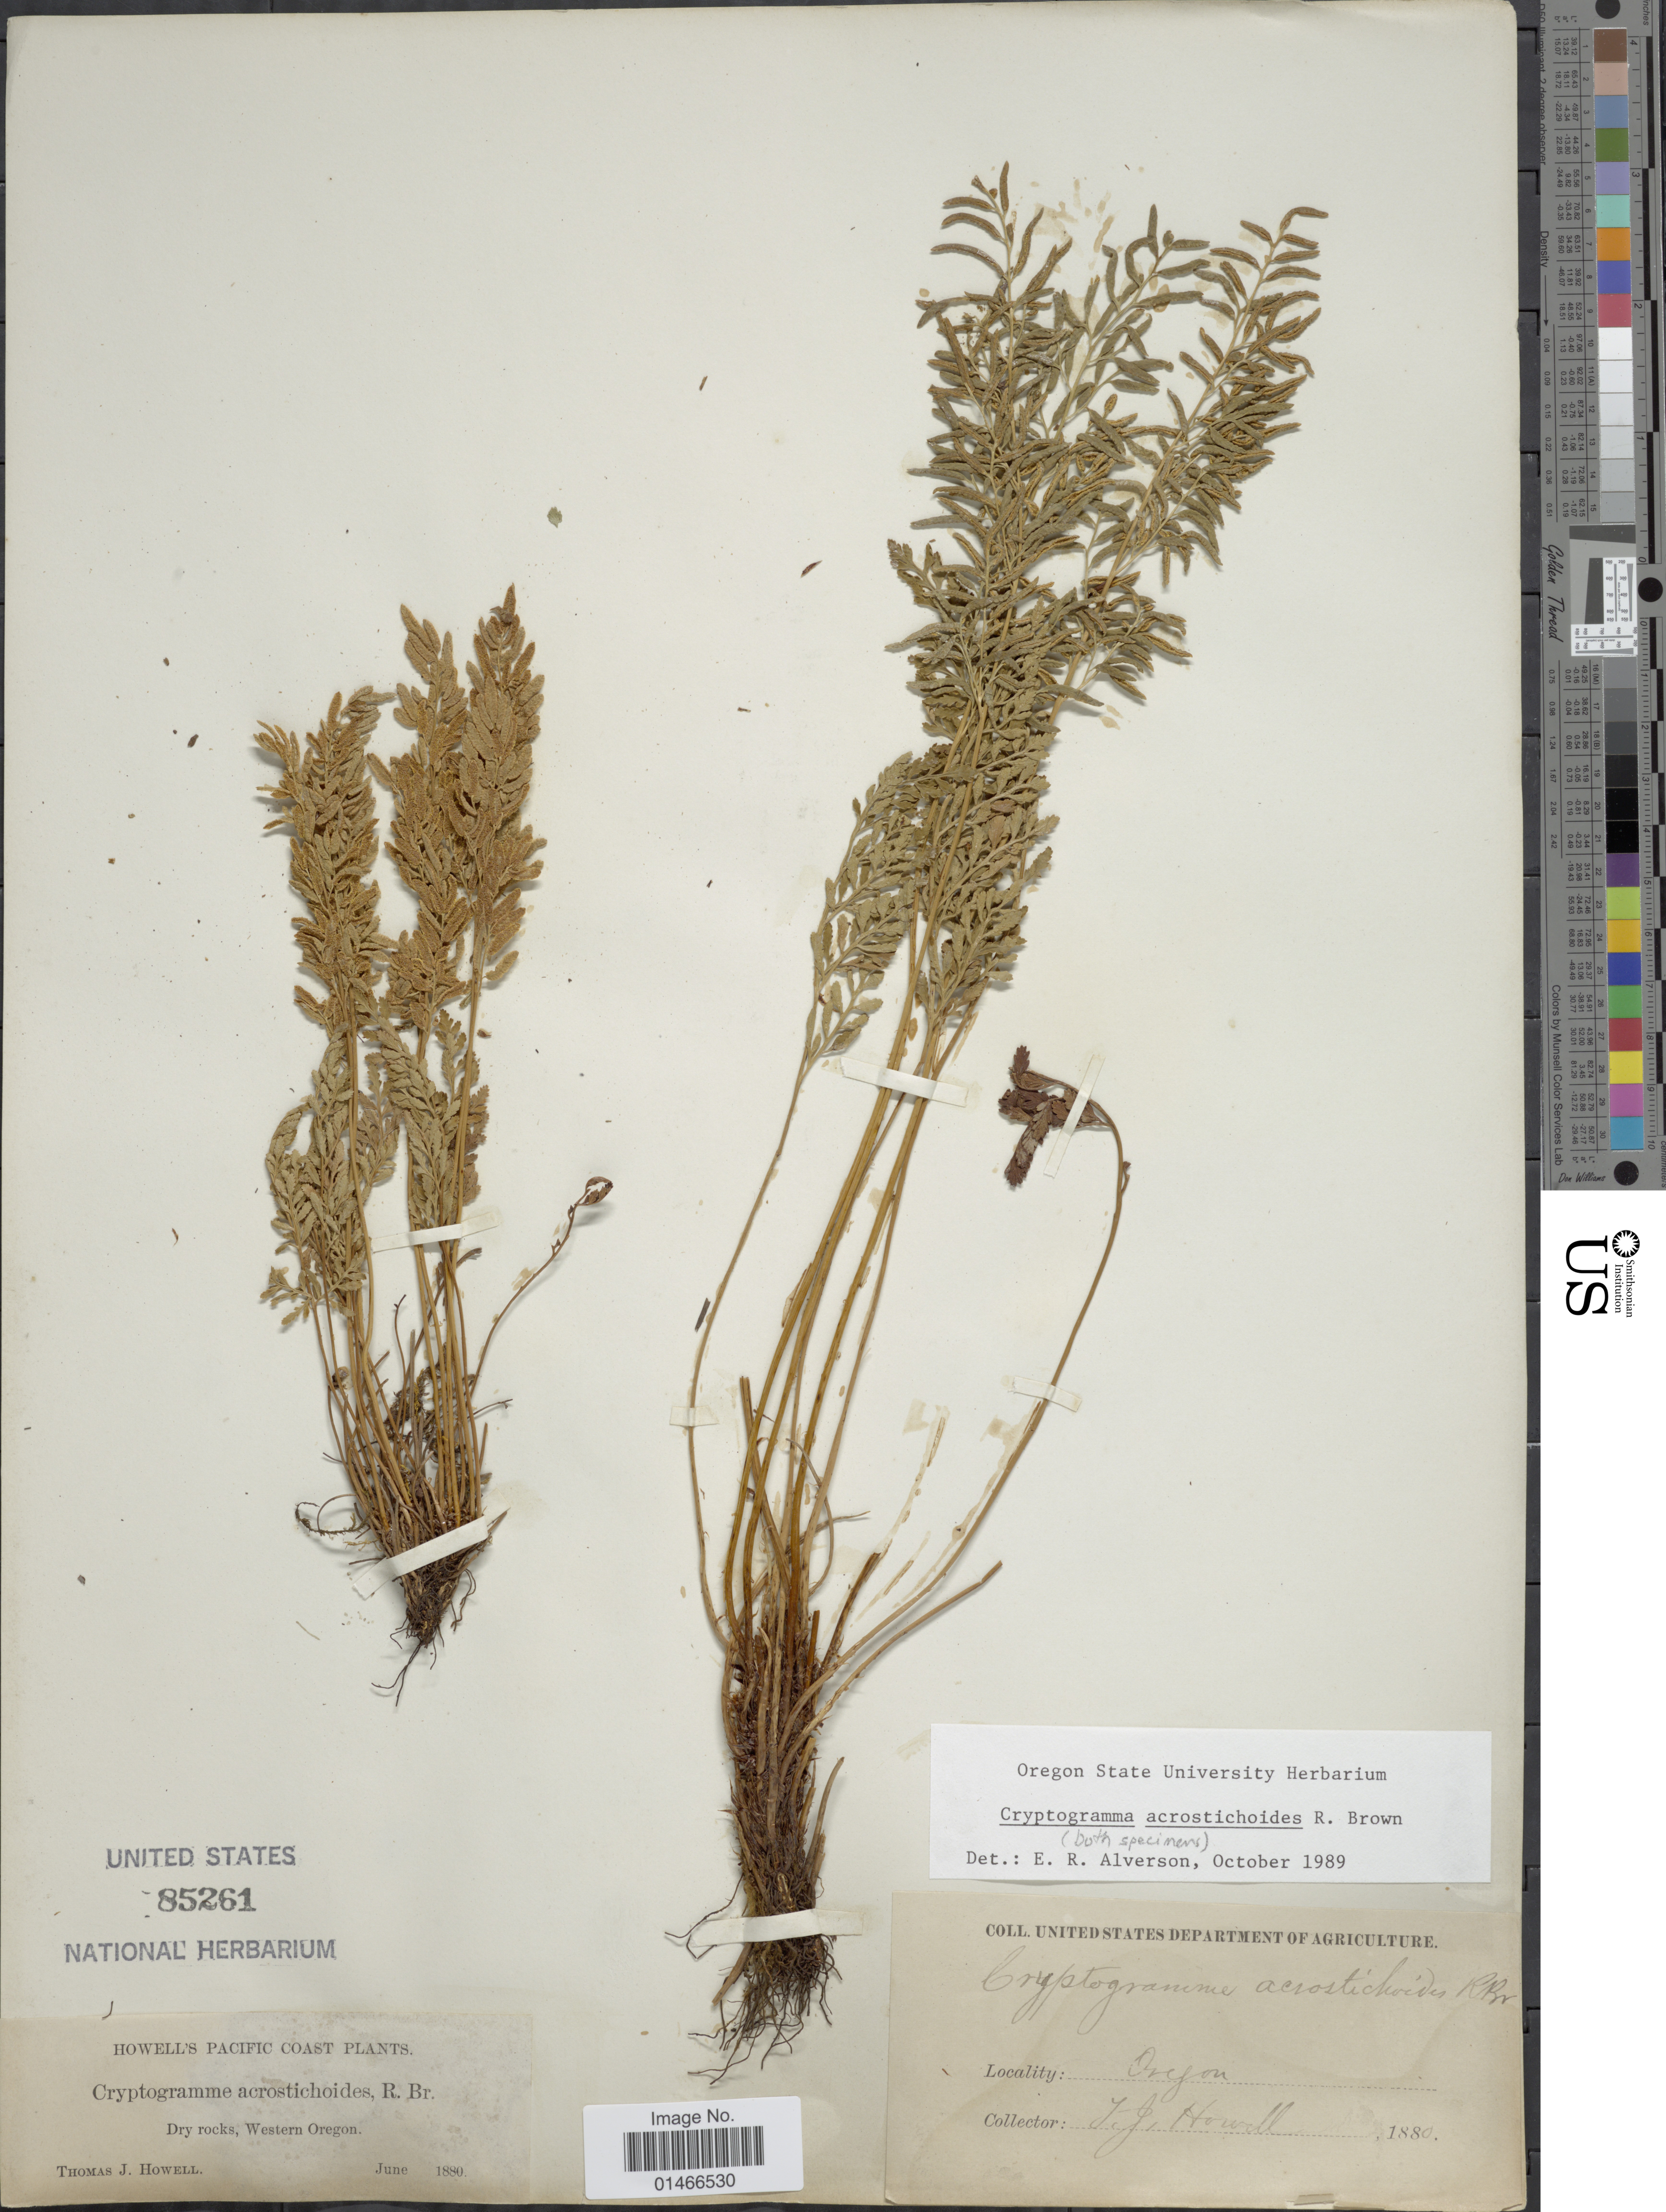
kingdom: Plantae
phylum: Tracheophyta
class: Polypodiopsida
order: Polypodiales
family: Pteridaceae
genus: Cryptogramma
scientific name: Cryptogramma acrostichoides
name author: R. Br.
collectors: T. J. Howell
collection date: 1880-06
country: United States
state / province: Oregon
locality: Pacific Coast. Western Oregon.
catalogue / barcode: US 85261